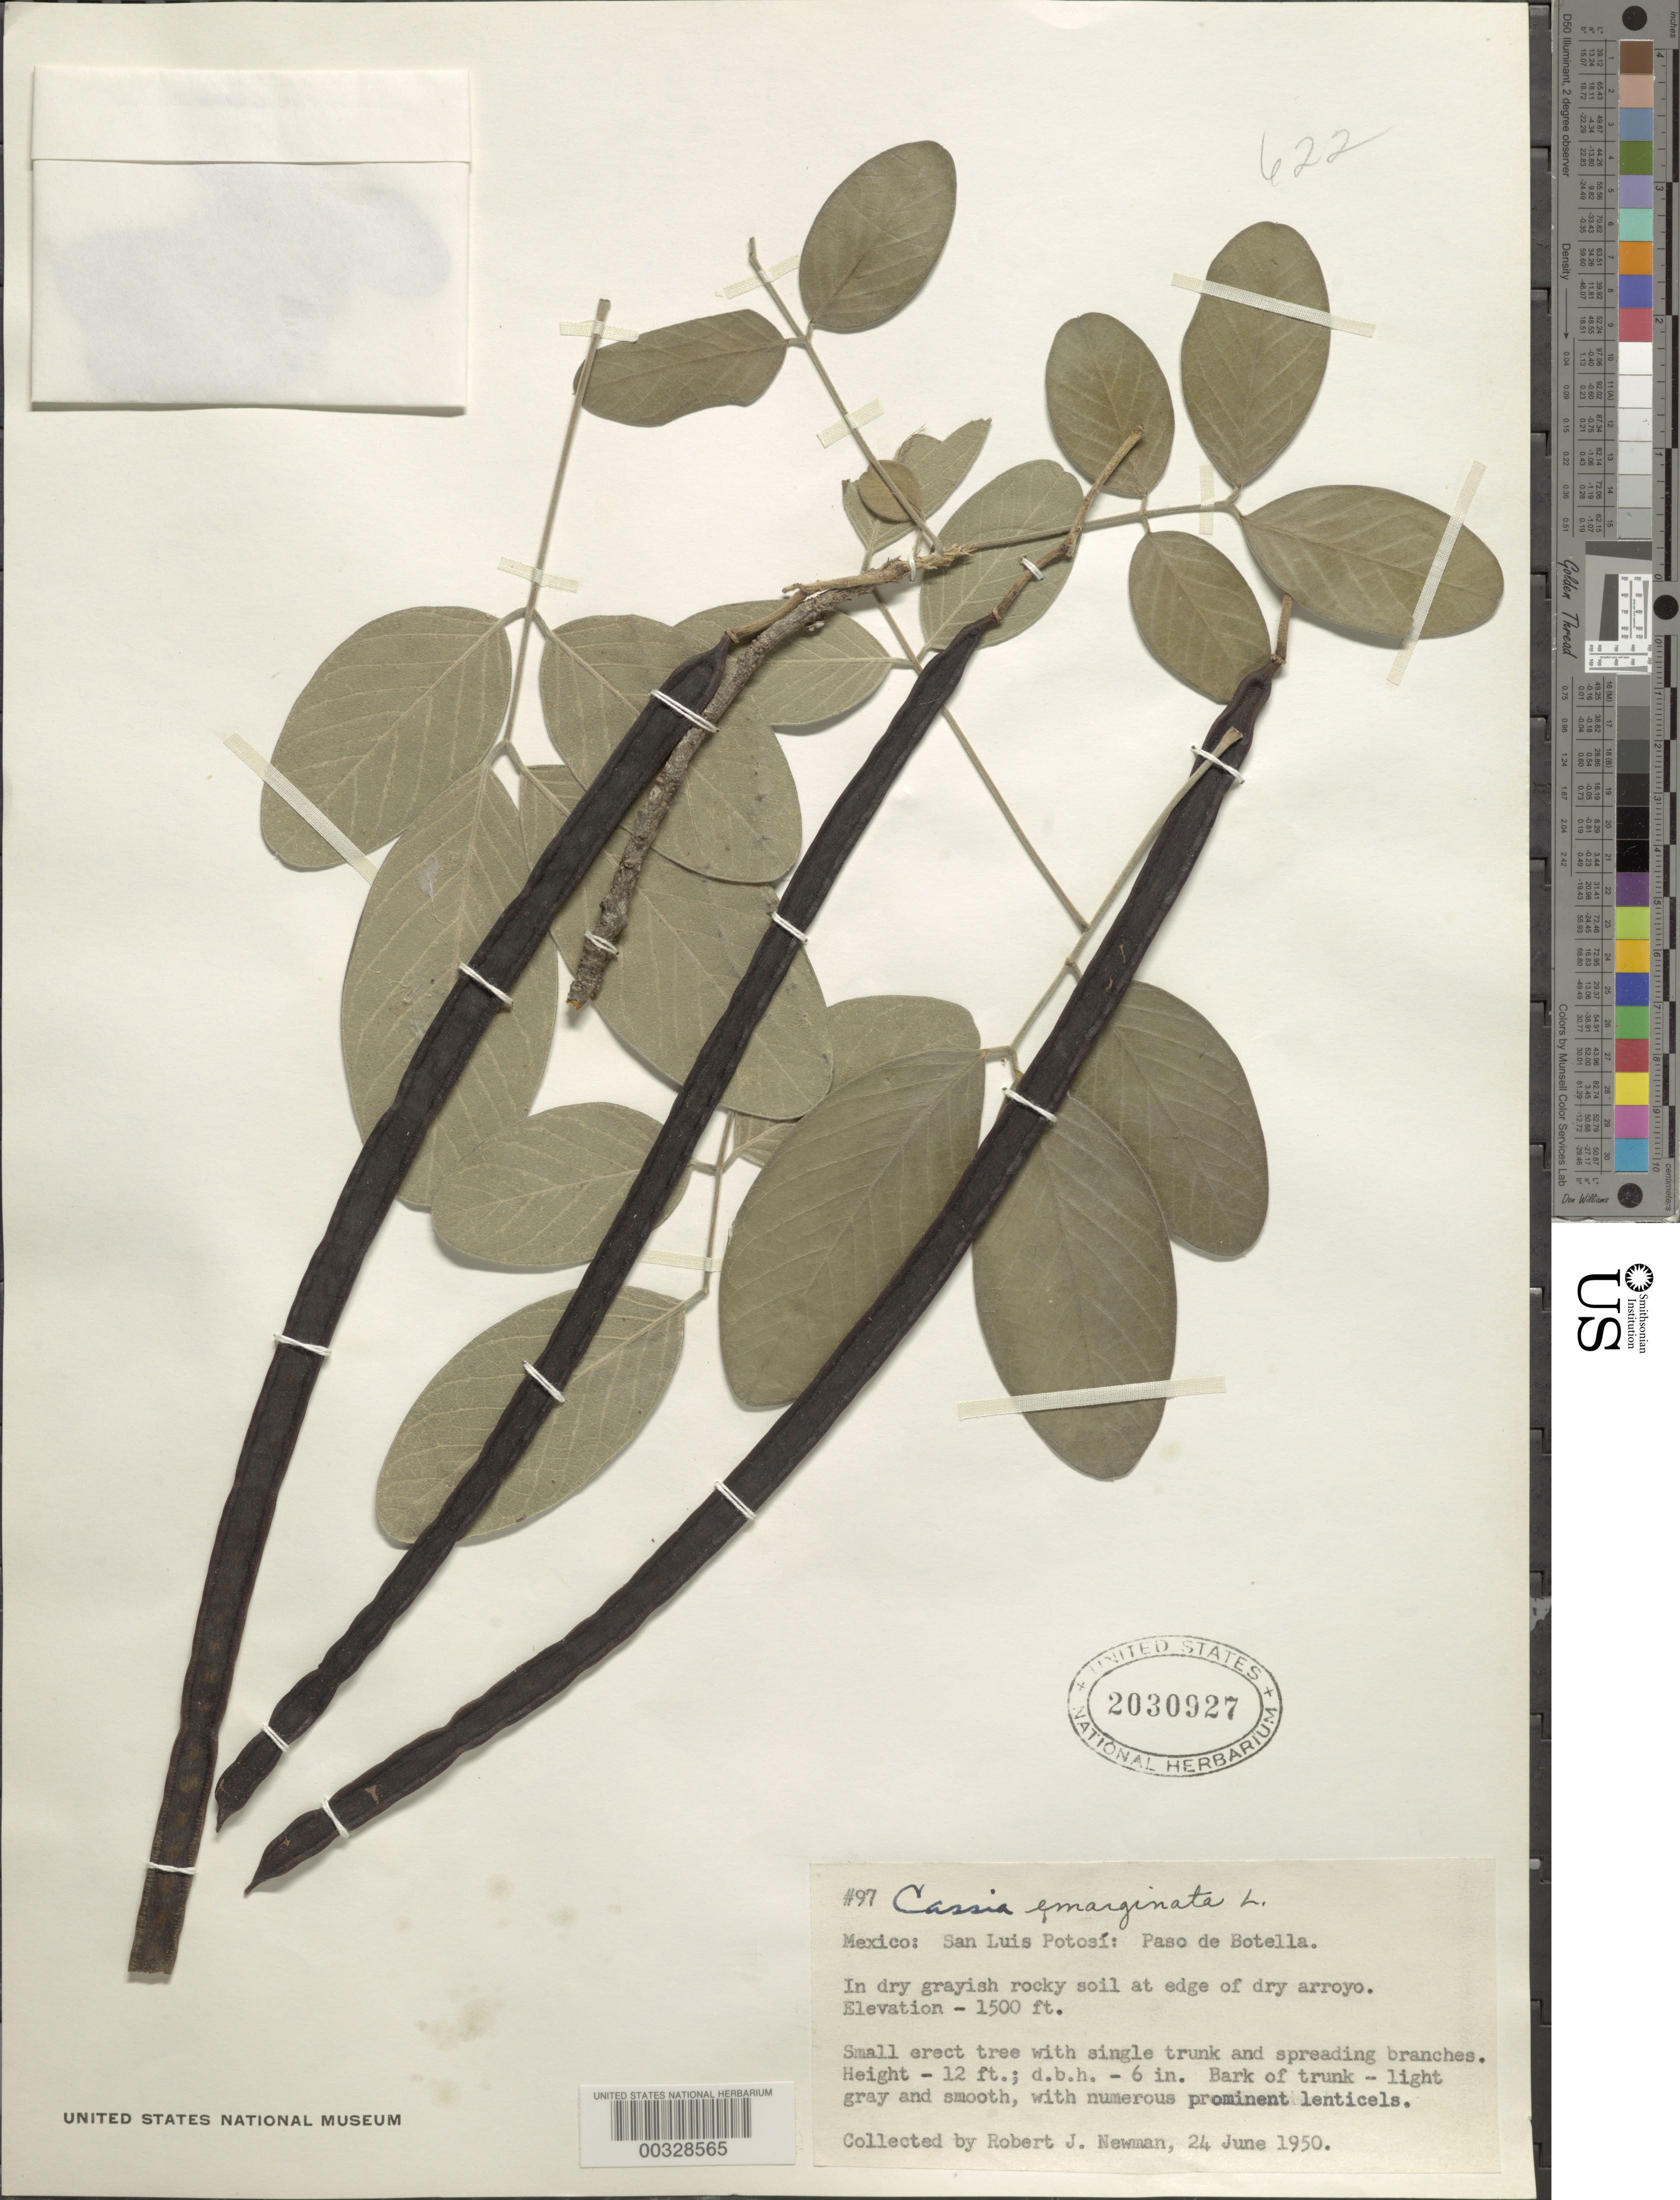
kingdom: Plantae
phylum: Tracheophyta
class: Magnoliopsida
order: Fabales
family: Fabaceae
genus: Senna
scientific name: Senna emarginata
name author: L.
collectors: R. J. Newman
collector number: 97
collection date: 1950-06-24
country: Mexico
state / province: San Luis Potosí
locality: Mexico: San Luis Potosi, Pasi de Botella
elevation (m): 457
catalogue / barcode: US 2030927